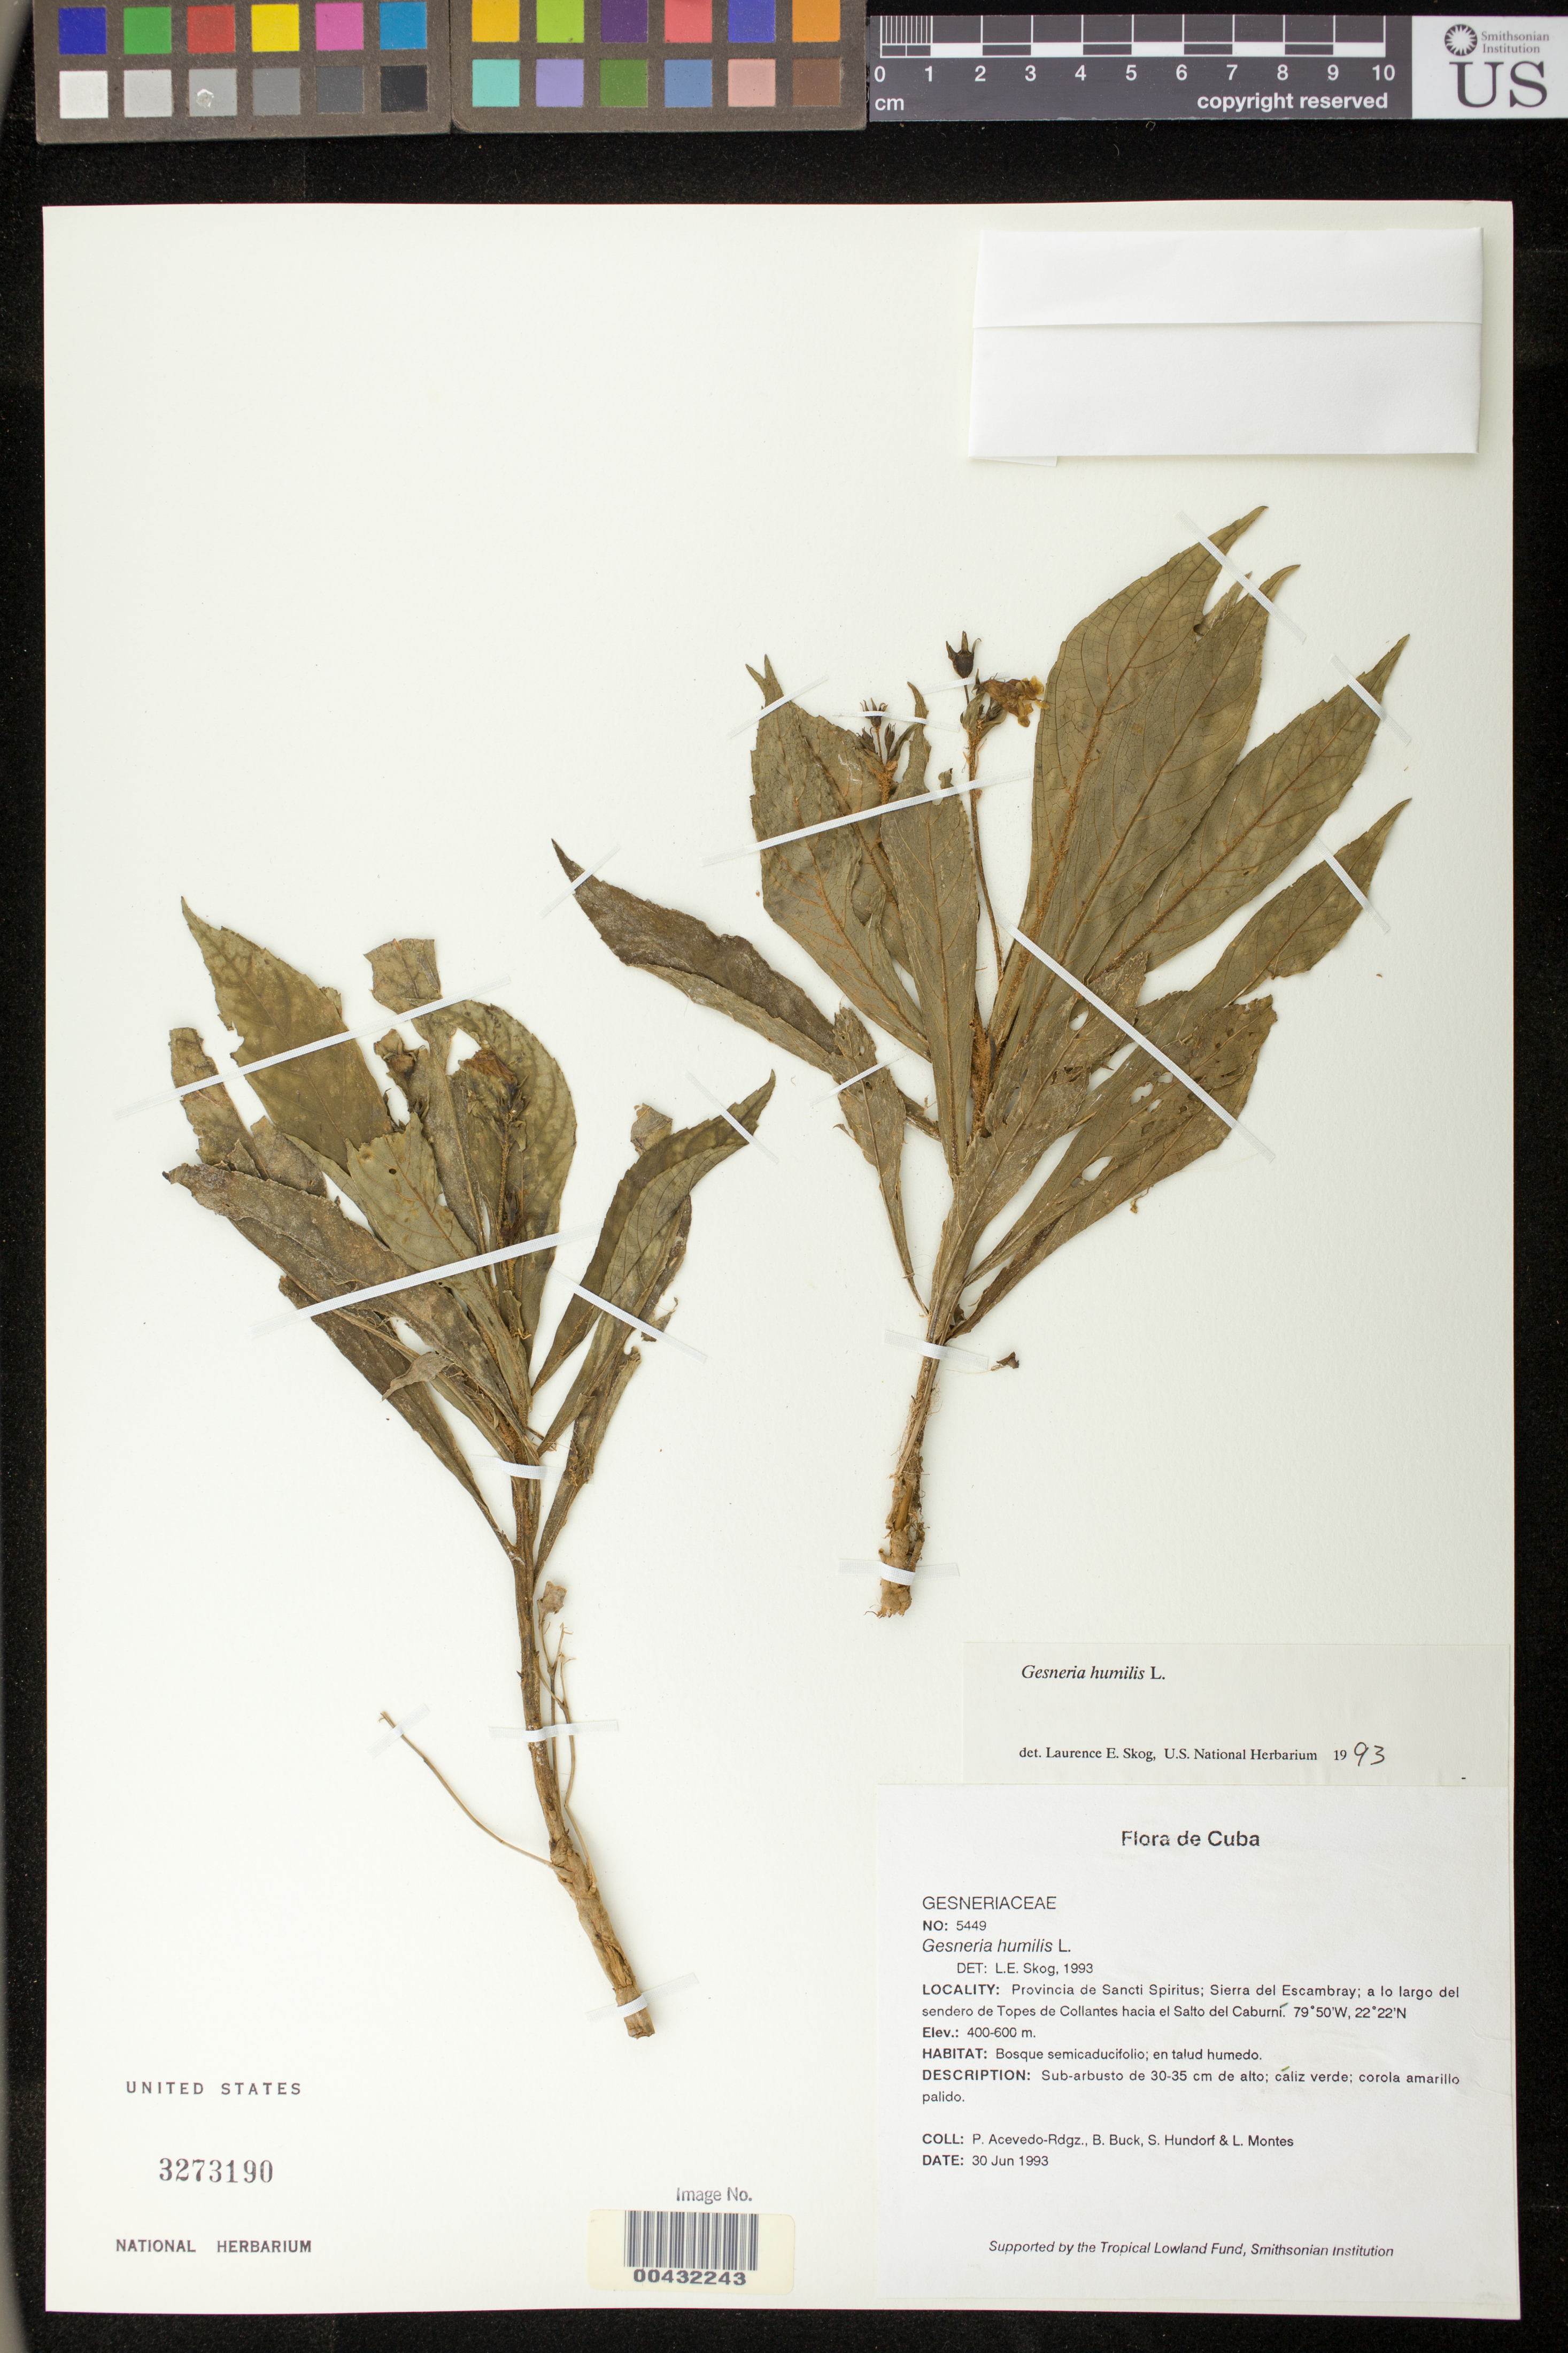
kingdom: Plantae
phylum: Tracheophyta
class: Magnoliopsida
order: Lamiales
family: Gesneriaceae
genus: Gesneria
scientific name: Gesneria humilis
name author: L.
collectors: P. Acevedo-Rodr., B. Buck, S. Hundorf & L. Montes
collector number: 5449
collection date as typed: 30 Jun 1993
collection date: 1993-06-30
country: Cuba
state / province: Sancti Spiritus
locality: Sancti Spirtus, Sierra del Escambray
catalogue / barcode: US 3273190